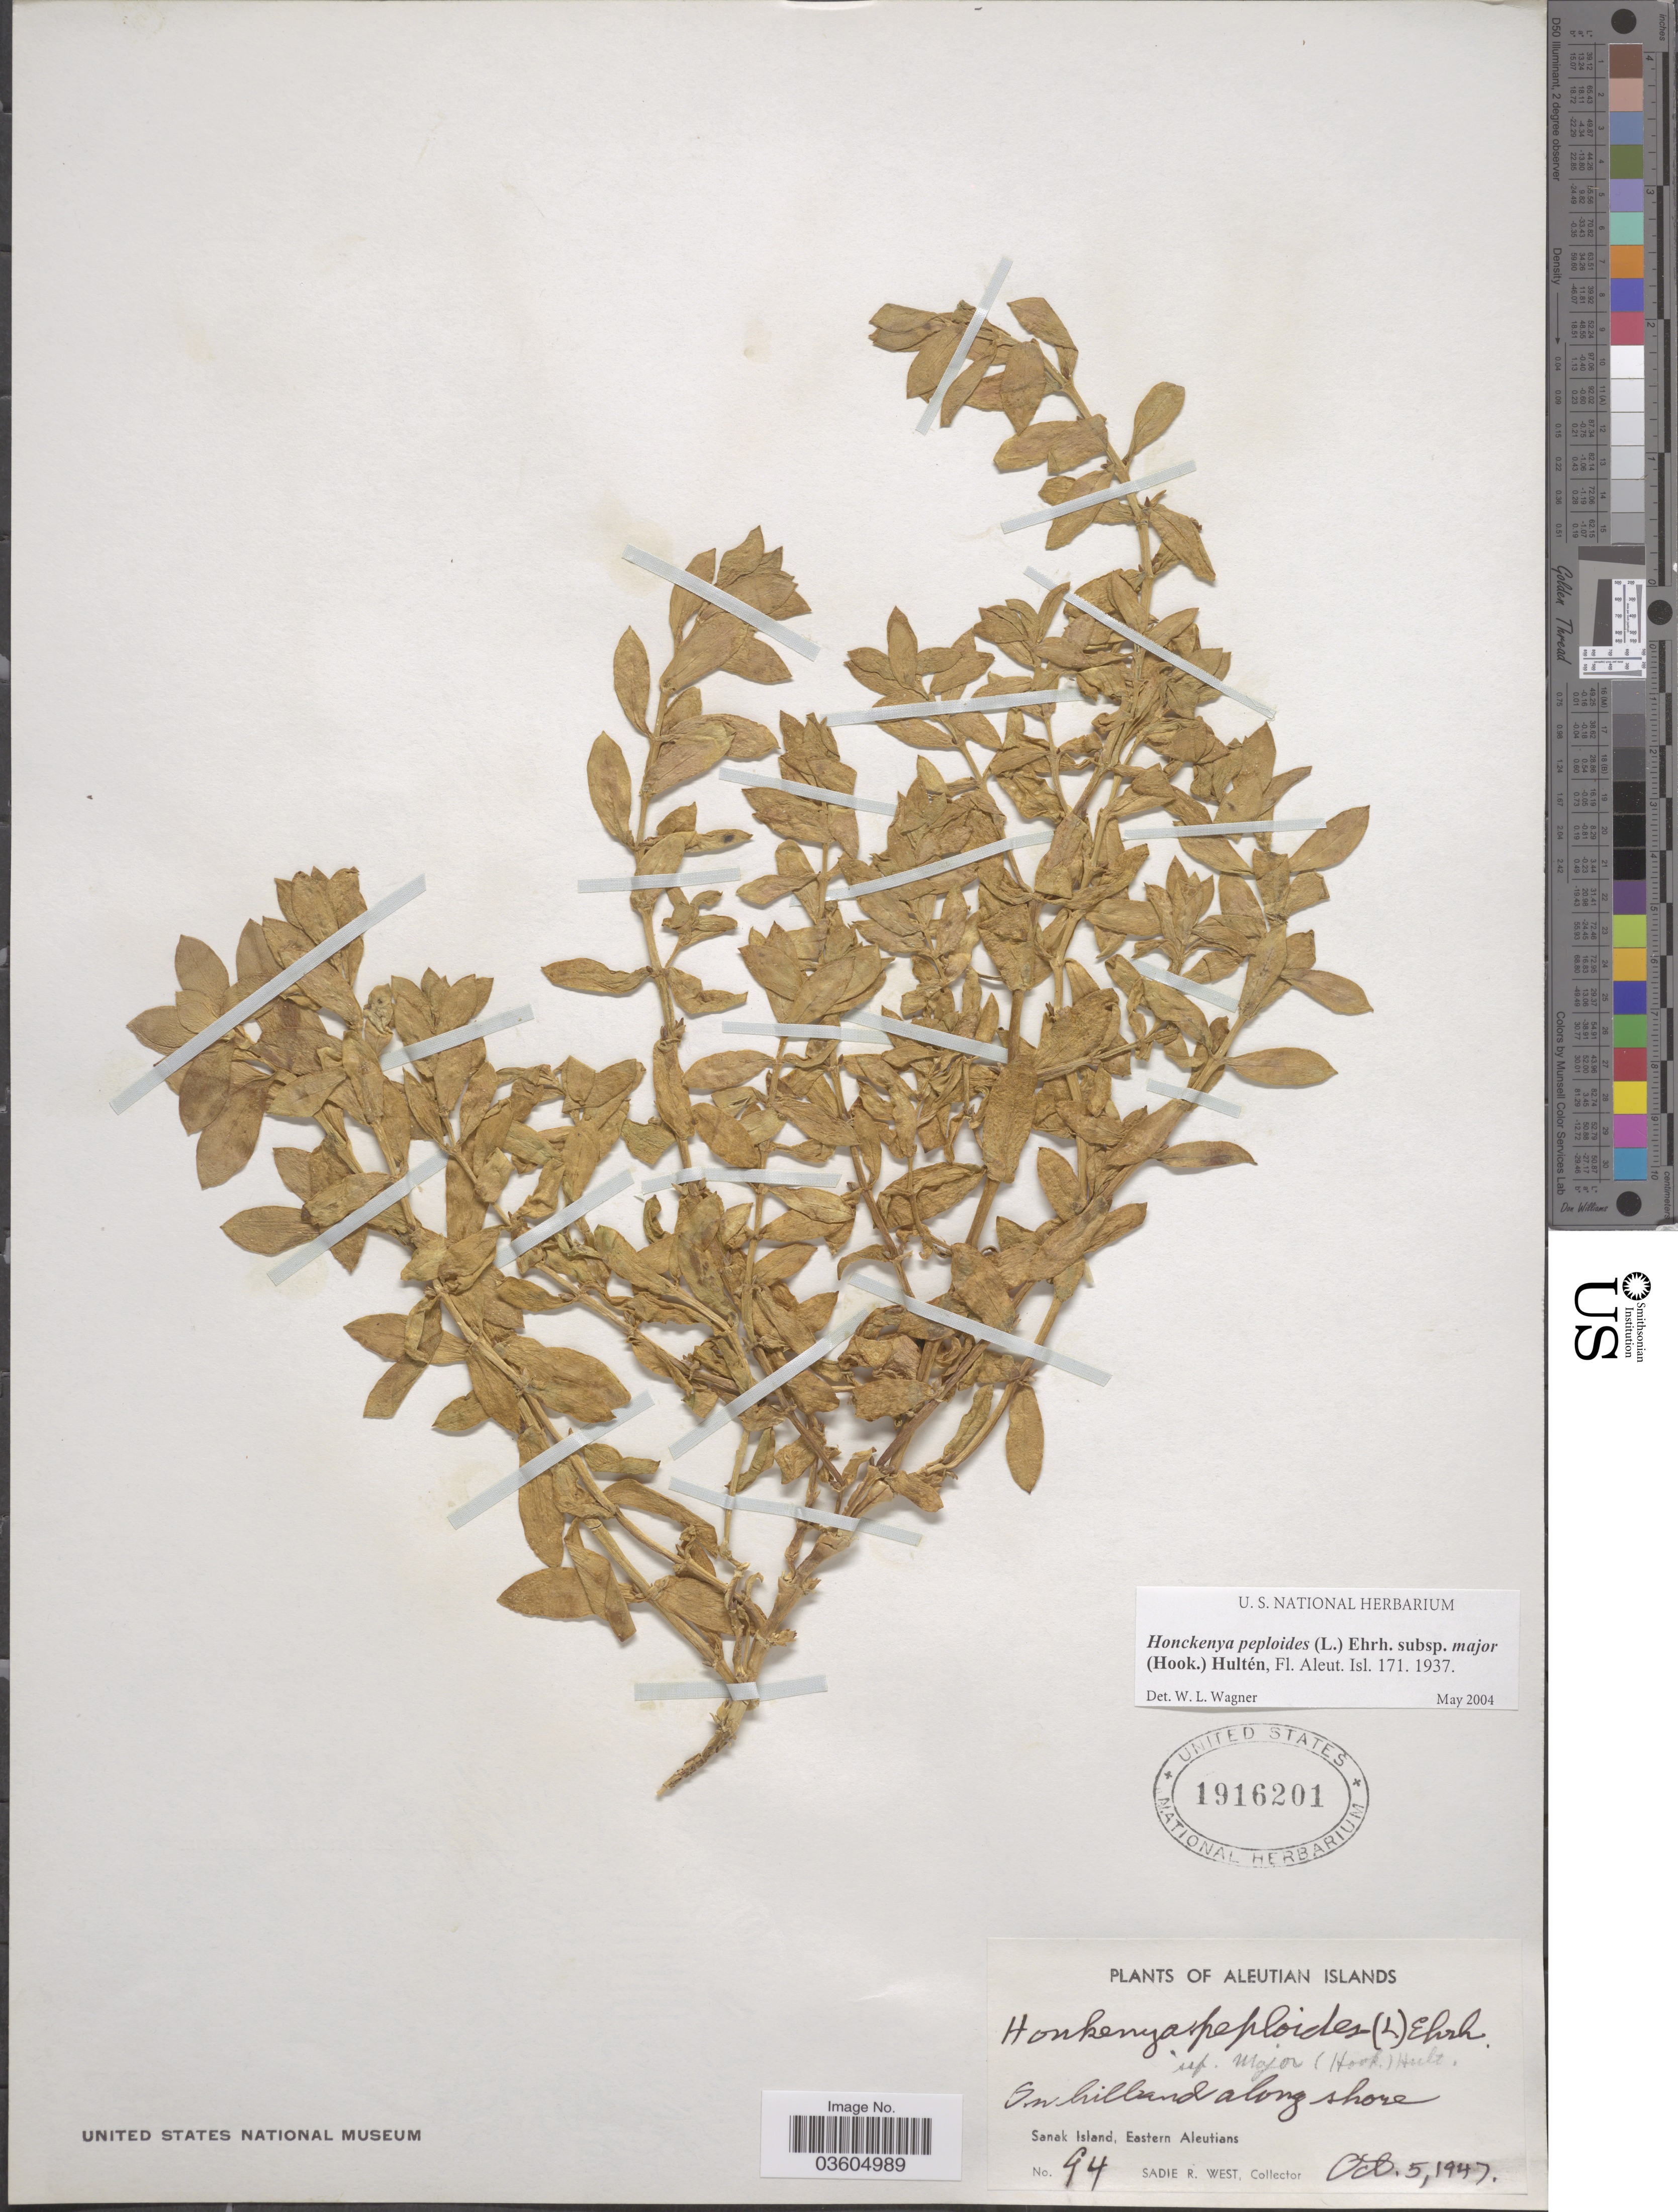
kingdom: Plantae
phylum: Tracheophyta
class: Magnoliopsida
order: Caryophyllales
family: Caryophyllaceae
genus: Honckenya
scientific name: Honckenya peploides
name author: (L.) Ehrh.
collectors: S. R. West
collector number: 94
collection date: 1947-10-05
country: United States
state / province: Alaska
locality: Aleutian Islands. On hillsand along shore. Sanak Island, Eastern Aleutians.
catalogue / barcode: US 1916201